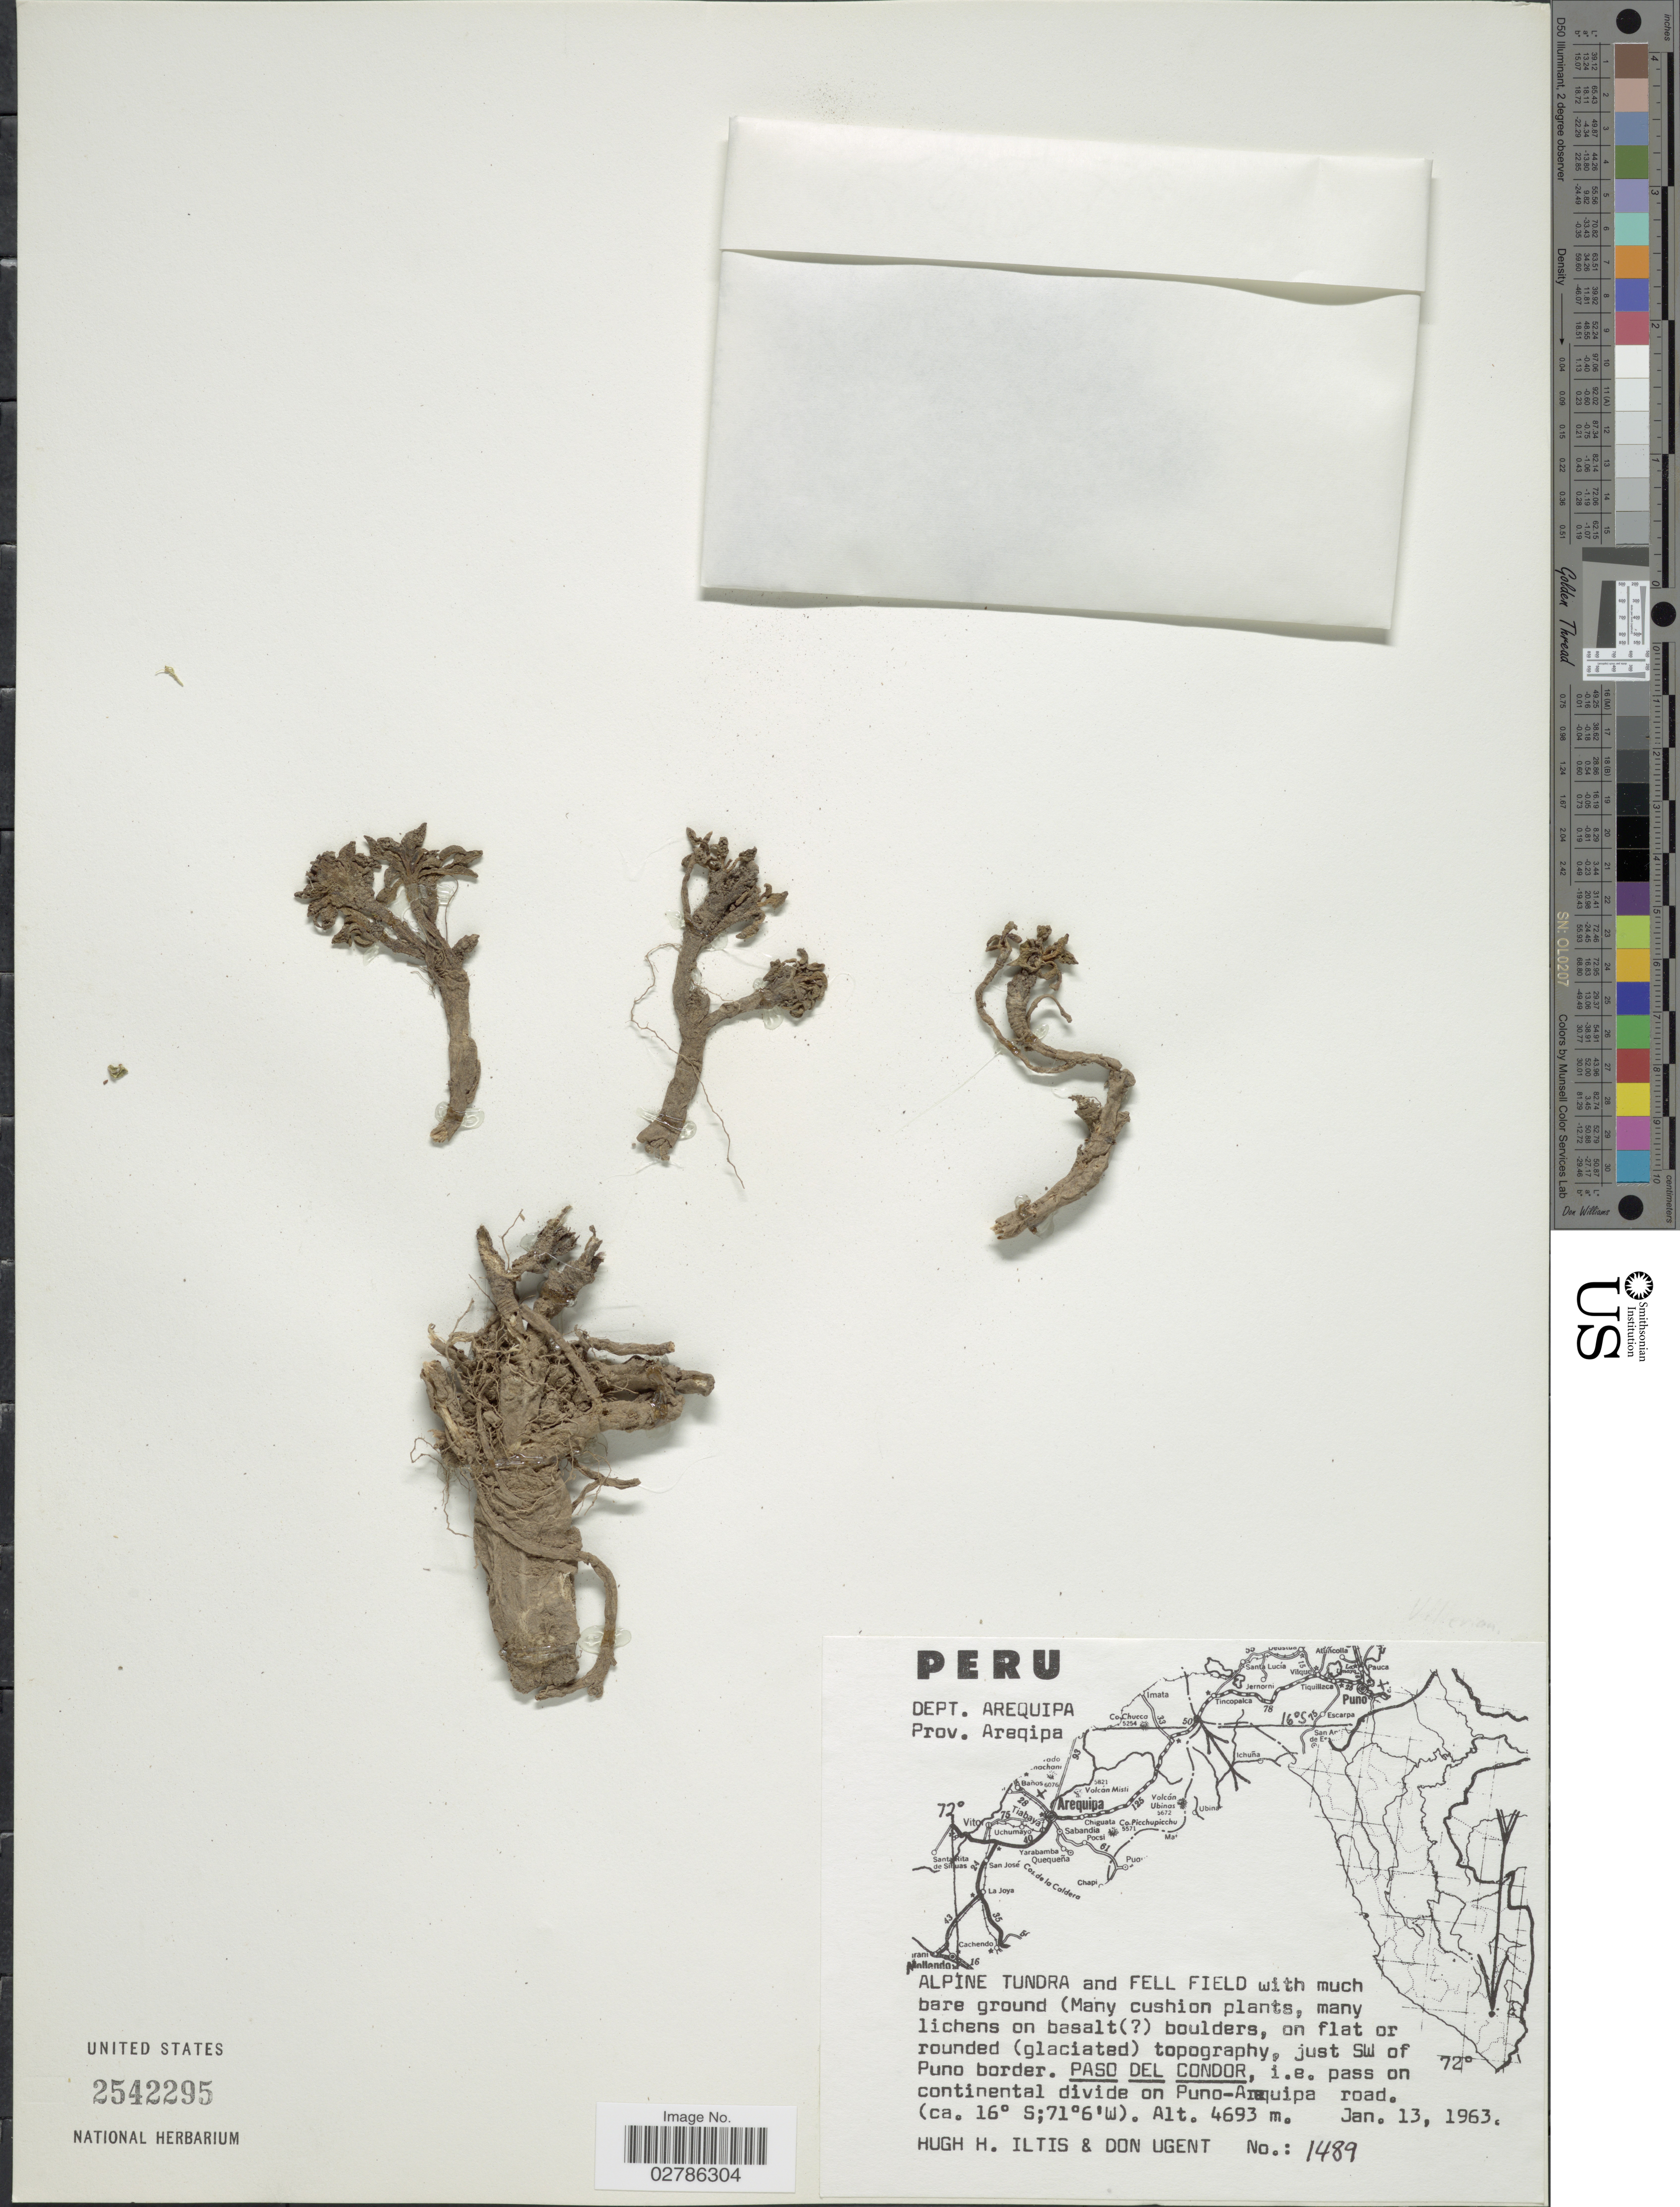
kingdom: Plantae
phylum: Tracheophyta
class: Magnoliopsida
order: Dipsacales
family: Caprifoliaceae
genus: Stangea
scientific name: Stangea sp.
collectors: H. Iltis & D. Ugent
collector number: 1489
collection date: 1963-01-13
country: Peru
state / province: Arequipa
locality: Dept. Arequipa, Prov. Areqipa, just SW of Puno border, Paso Del Condor, i.e. pass on continental divide on Puno-Arequipa road.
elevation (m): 4693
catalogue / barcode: US 2542295